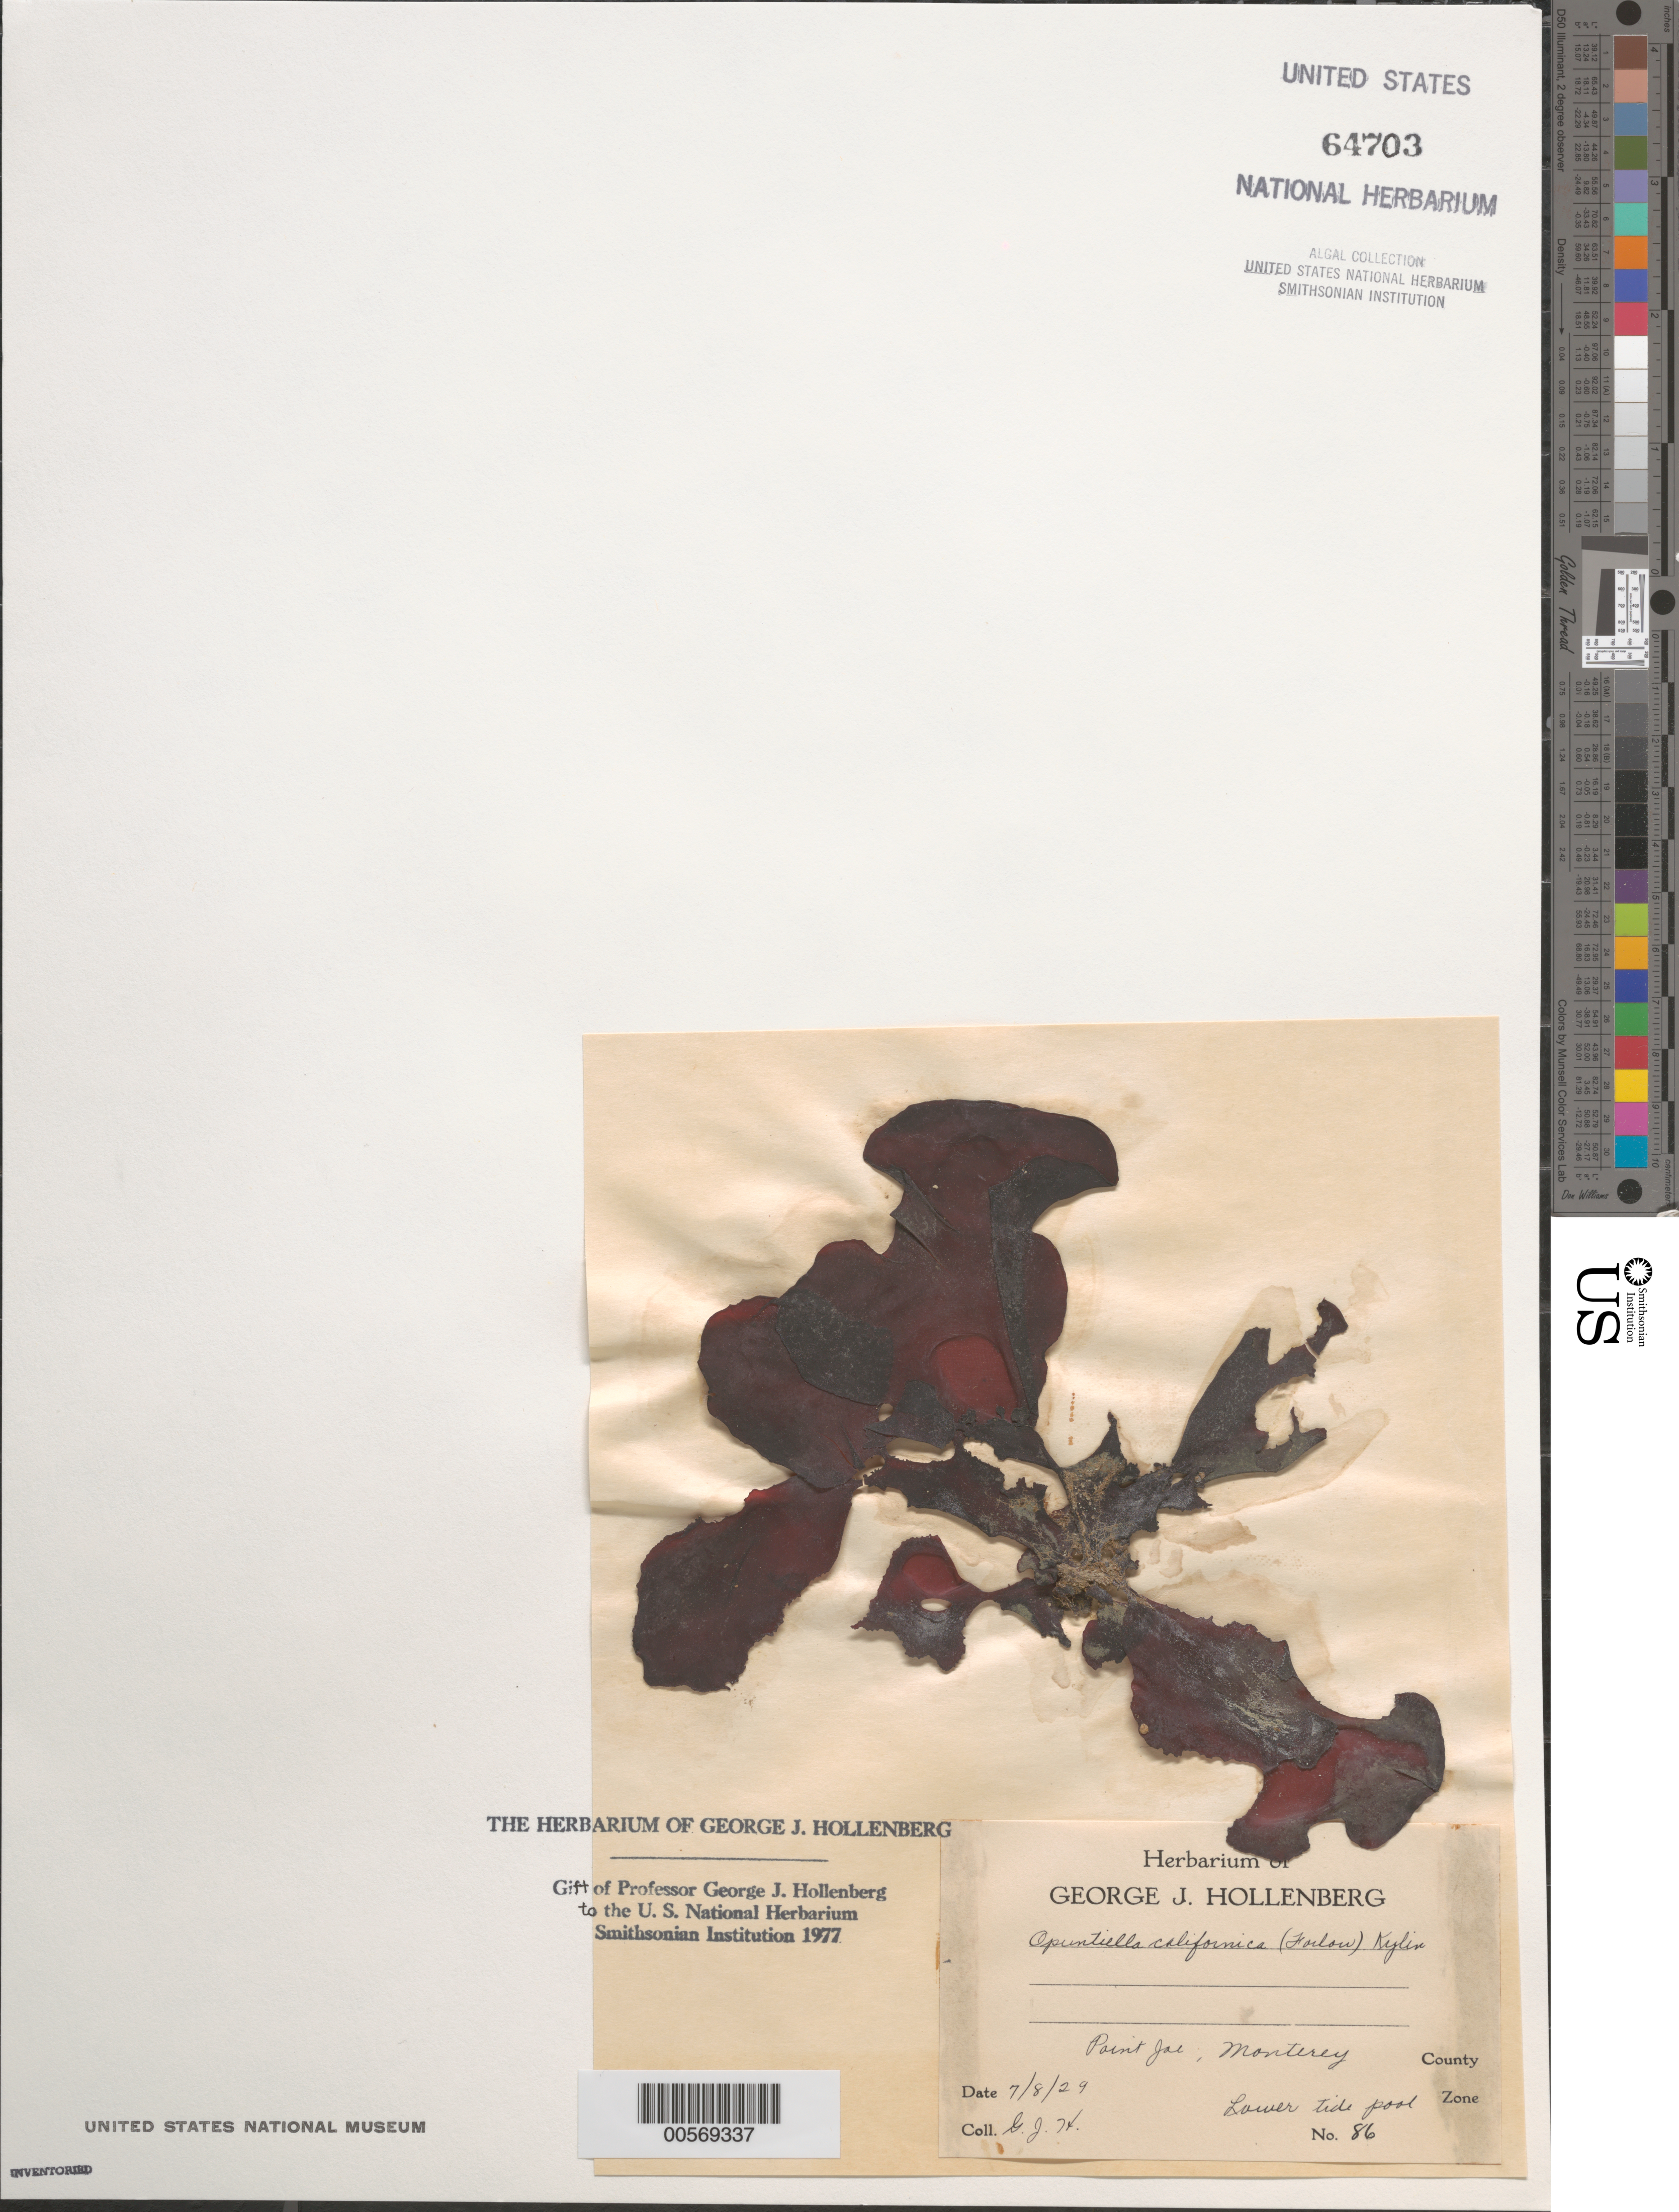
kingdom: Plantae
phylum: Rhodophyta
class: Florideophyceae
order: Gigartinales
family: Furcellariaceae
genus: Opuntiella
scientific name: Opuntiella californica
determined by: Hollenberg, George J.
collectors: G. Hollenberg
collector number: GJH 86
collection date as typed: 08 Jul 1929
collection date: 1929-07-08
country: United States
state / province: California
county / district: Monterey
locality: Point Joe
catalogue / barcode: US 64703